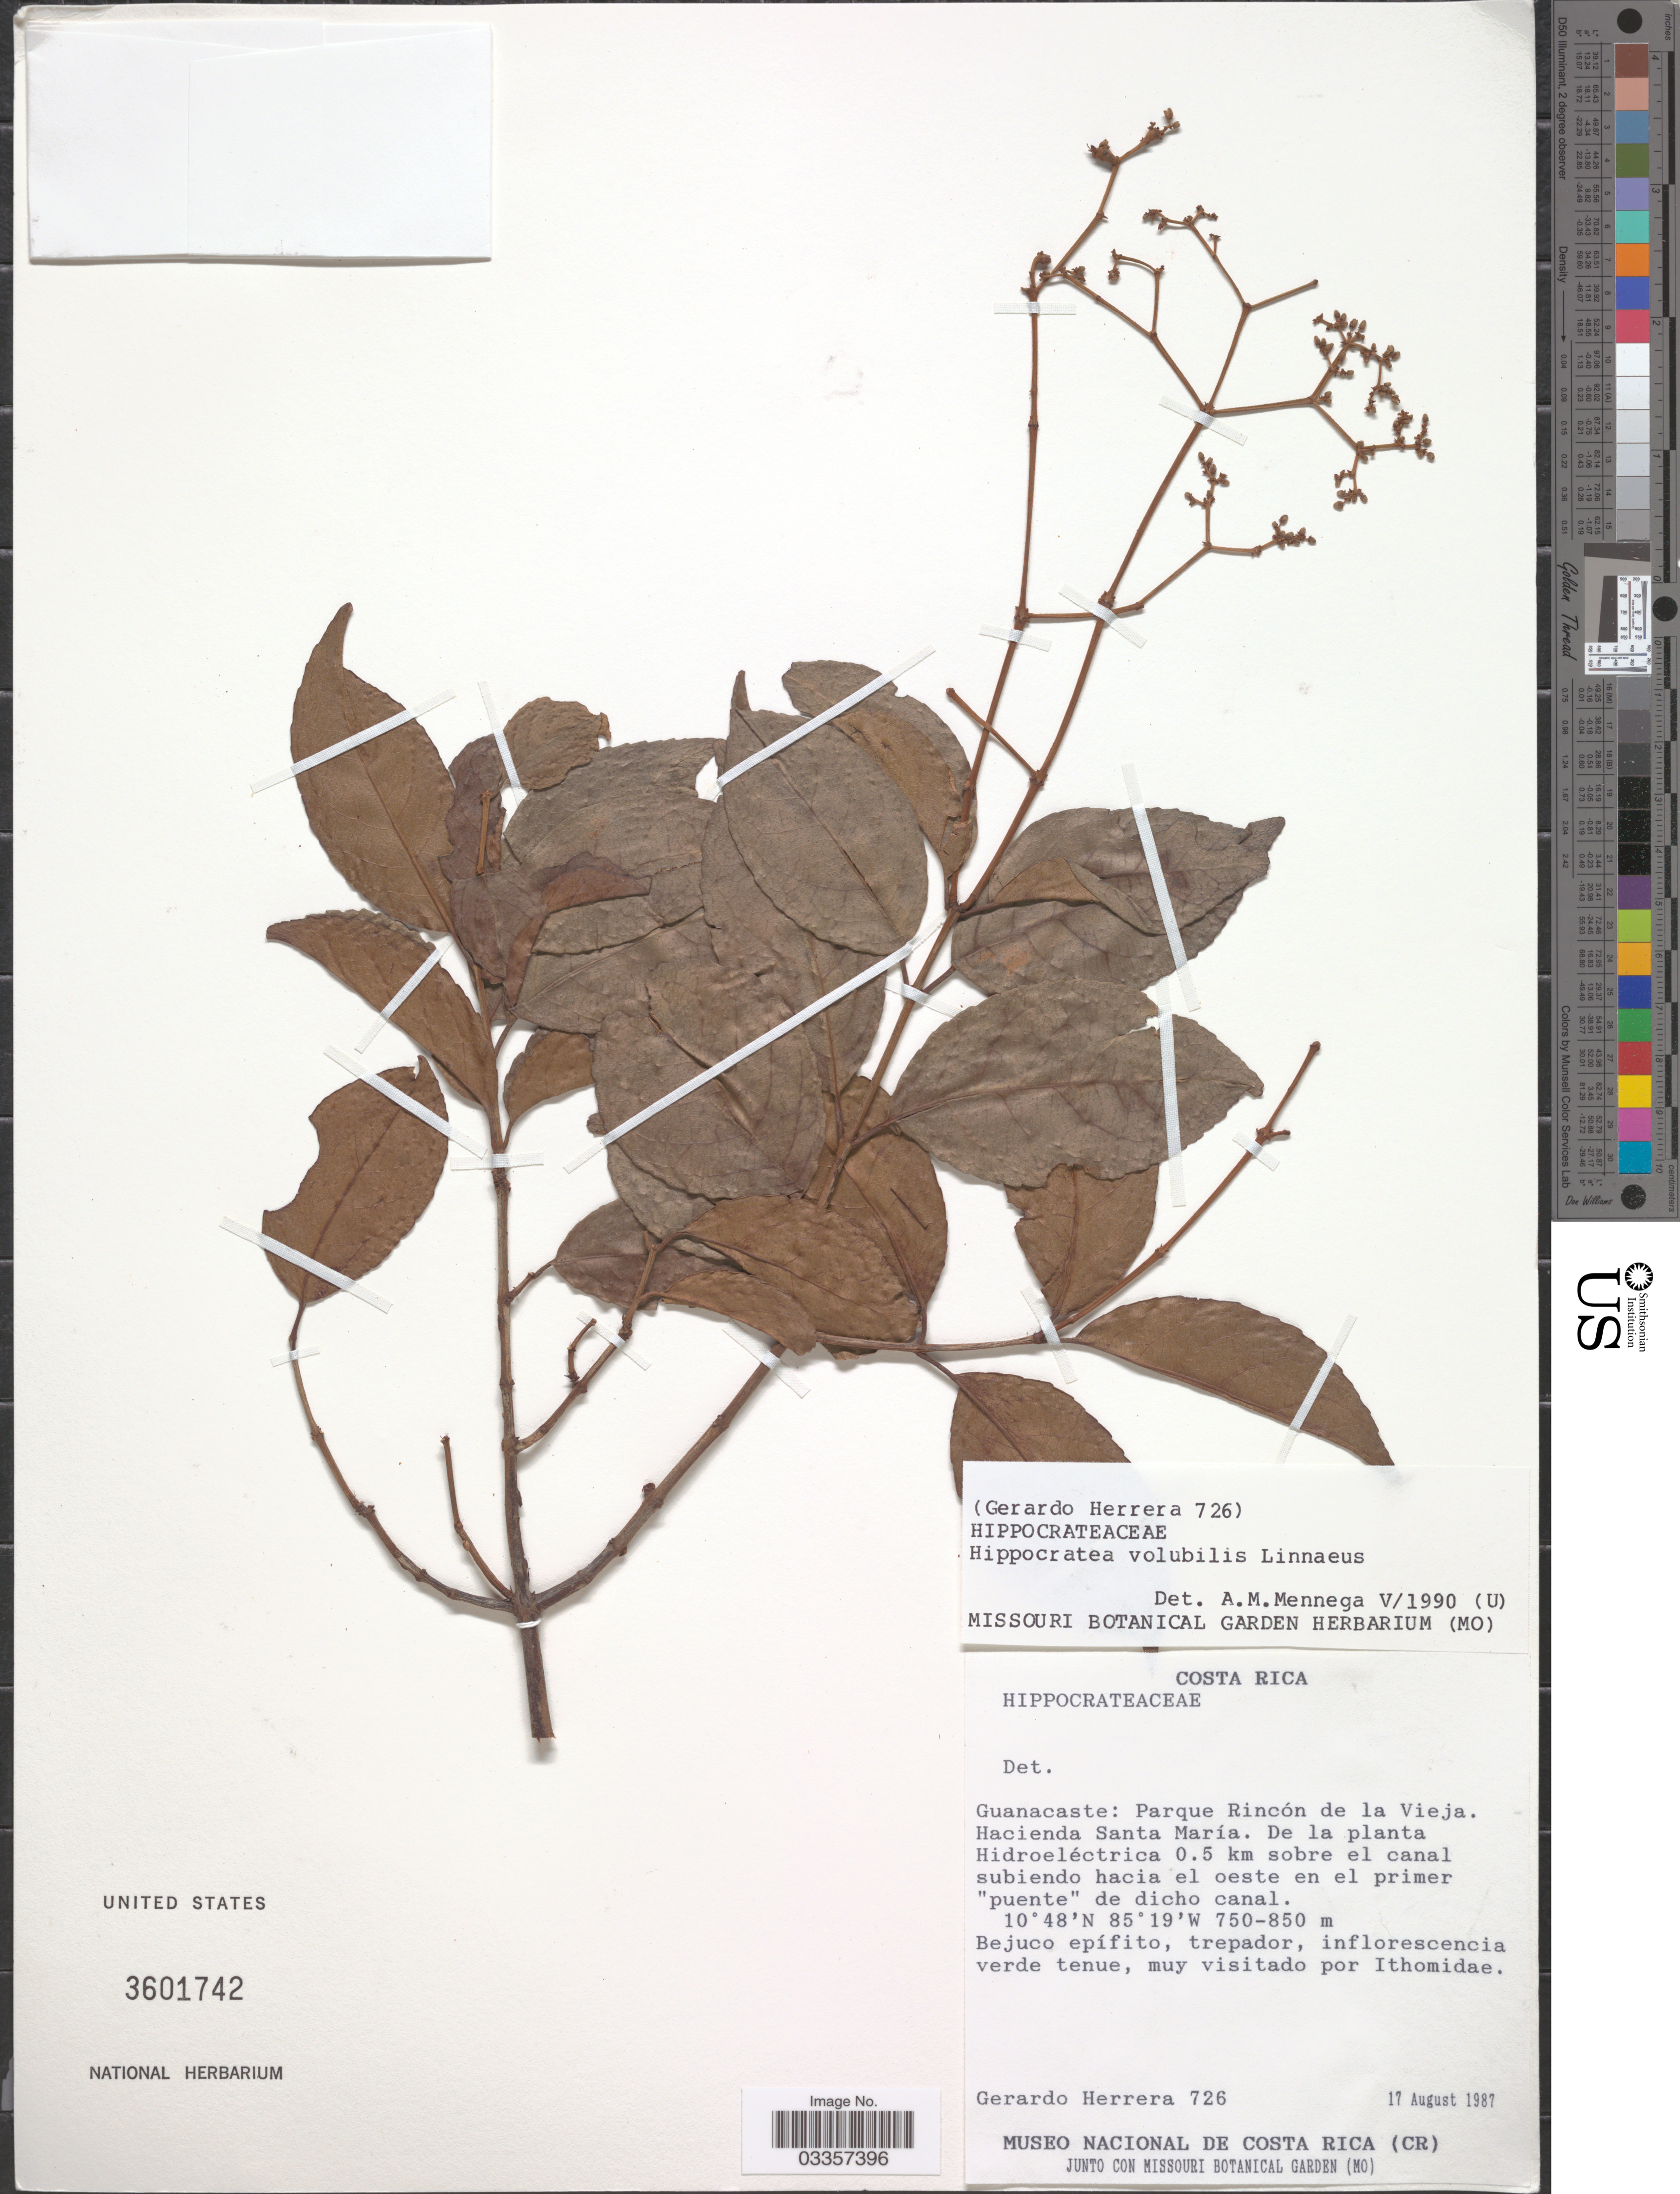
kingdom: Plantae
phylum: Tracheophyta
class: Magnoliopsida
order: Celastrales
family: Celastraceae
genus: Hippocratea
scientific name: Hippocratea volubilis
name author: L.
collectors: G. Herrera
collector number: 726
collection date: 1987-08-17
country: Costa Rica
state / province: Guanacaste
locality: Parque Rincón de la Vieja. Hacienda Santa María. De la planta Hidroeléctrica 0.5 km sobre el canal subiendo hacia el oeste en el primer "puente" de dicho canal.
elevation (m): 750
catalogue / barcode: US 3601742